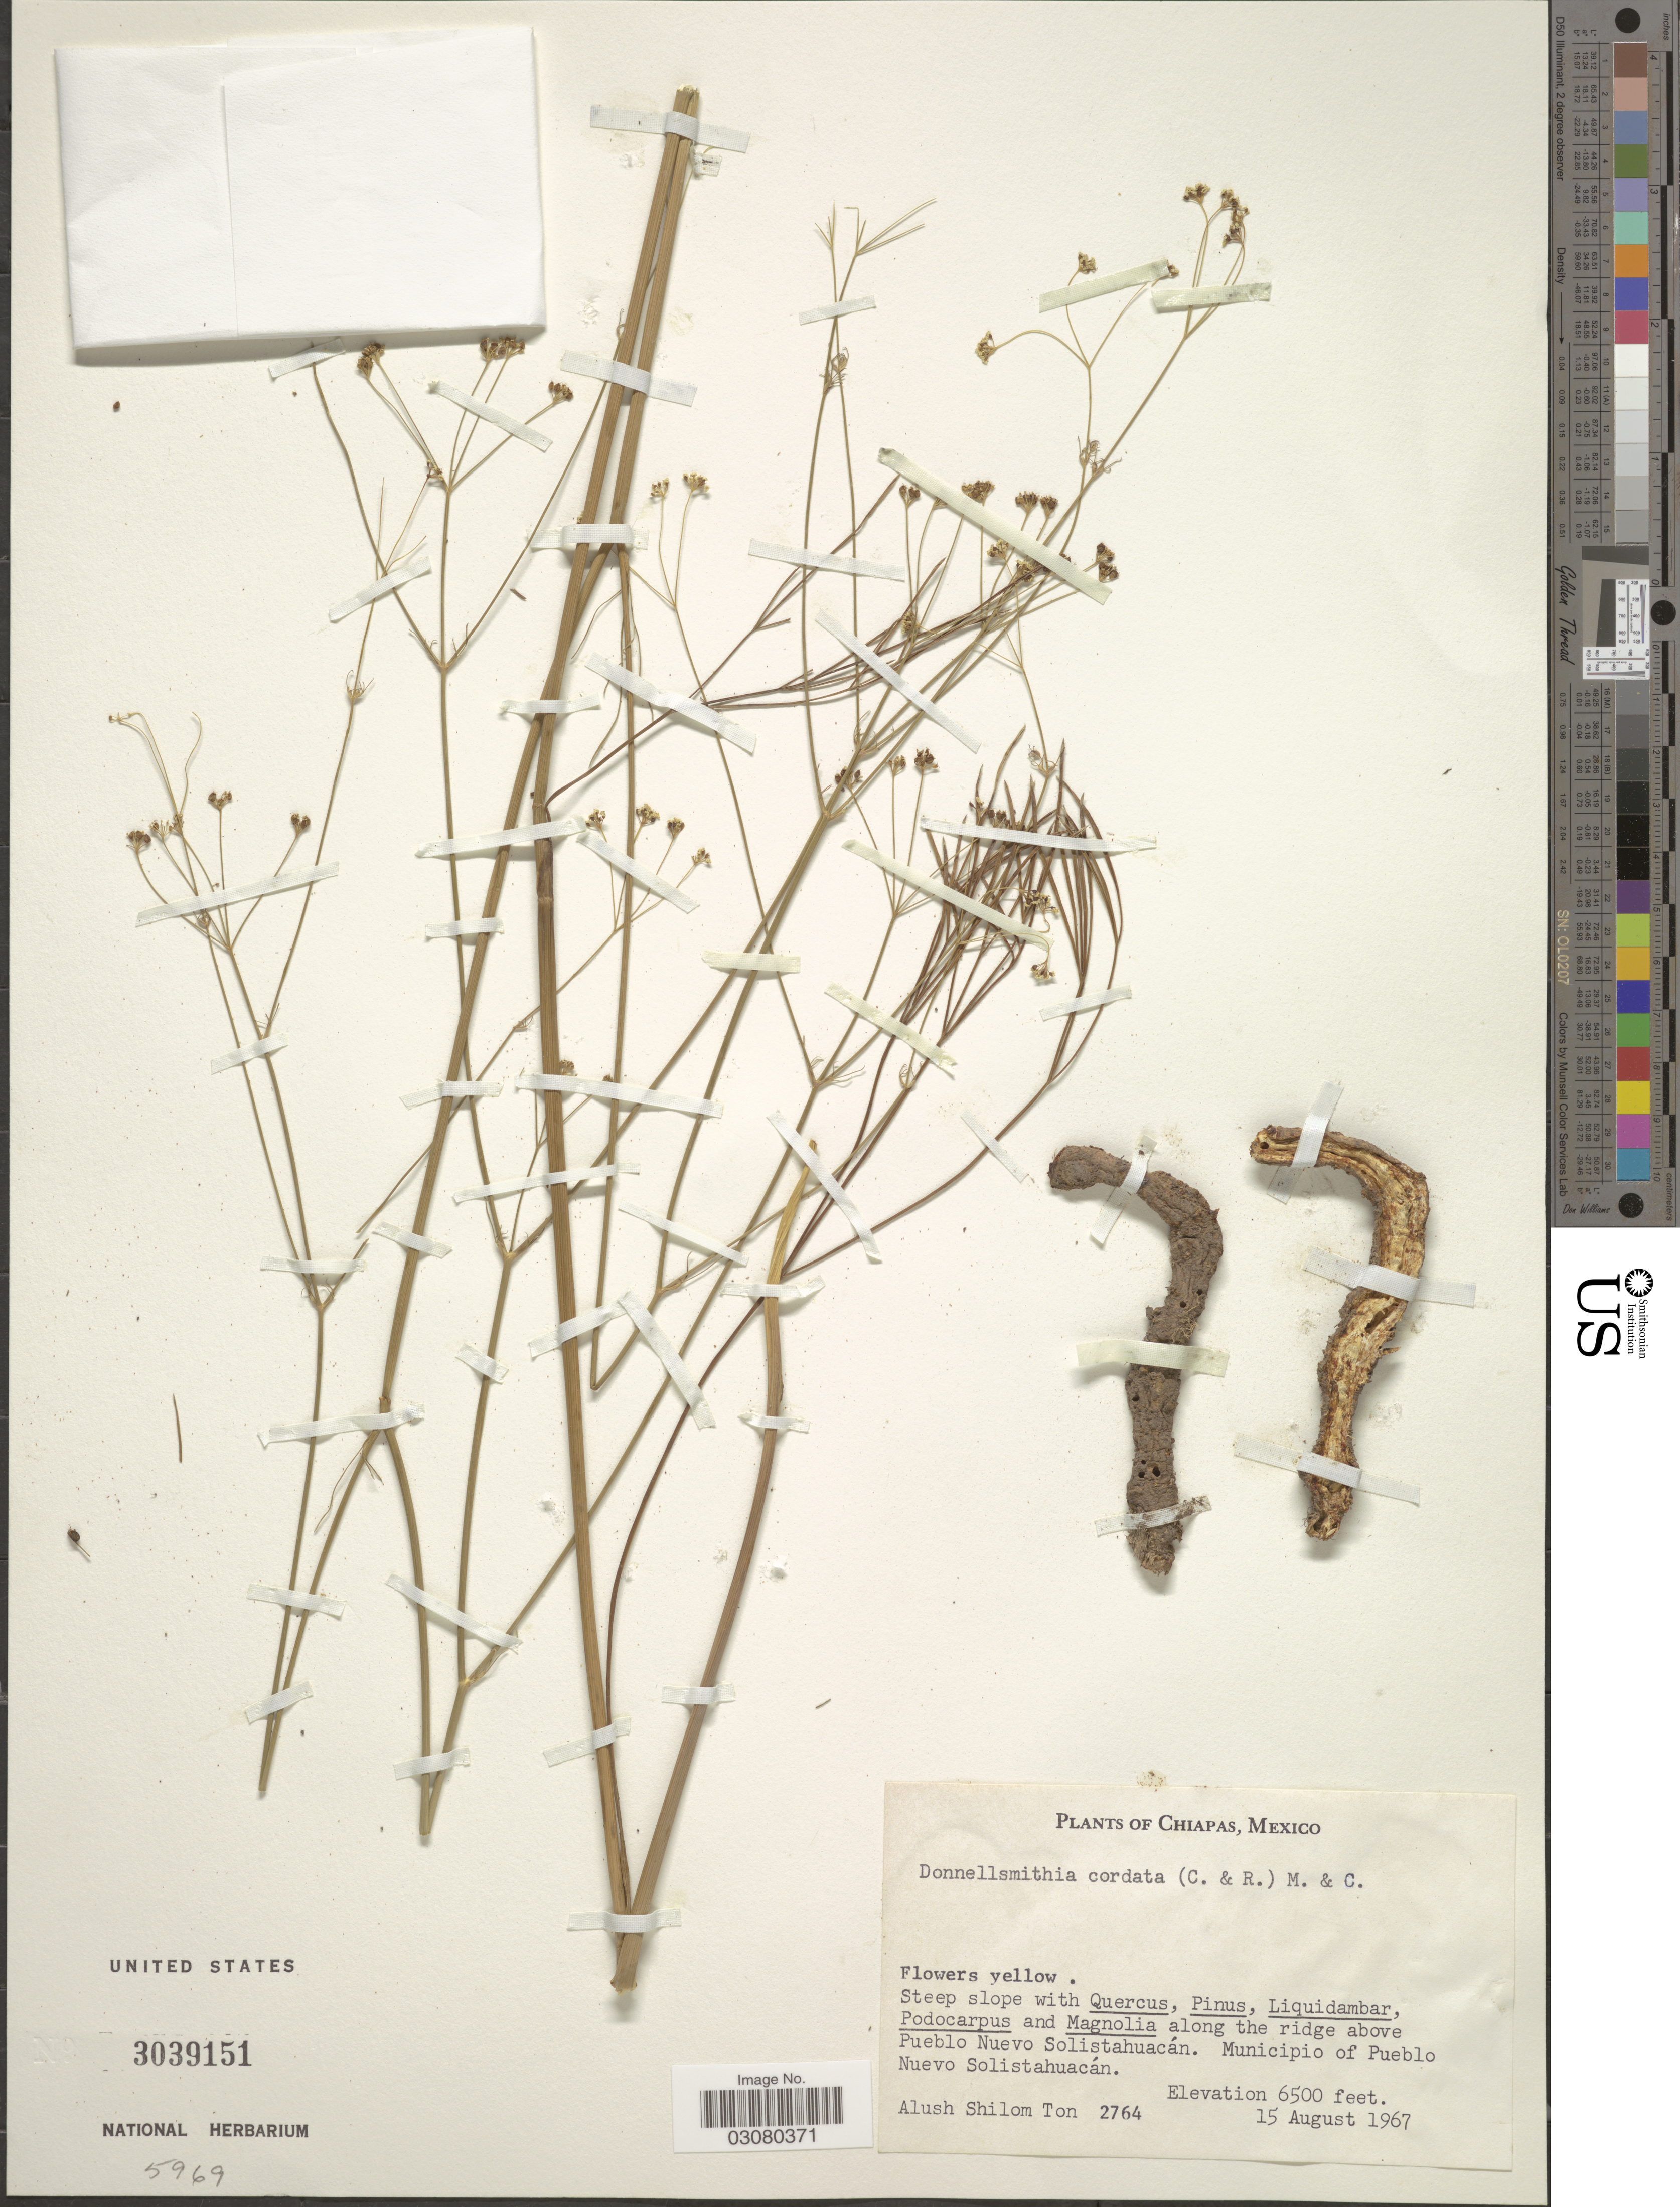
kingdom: Plantae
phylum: Tracheophyta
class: Magnoliopsida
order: Apiales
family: Apiaceae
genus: Donnellsmithia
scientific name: Donnellsmithia cordata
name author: (J.M. Coult. & Rose) Mathias & Constance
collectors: A. M. Ton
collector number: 2764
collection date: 1967-08-15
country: Mexico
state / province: Chiapas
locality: Along the ridge above Pueblo Nuevo Solistahuacán. Municipio of Pueblo Nuevo Solistahuacán.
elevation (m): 1981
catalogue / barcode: US 3039151